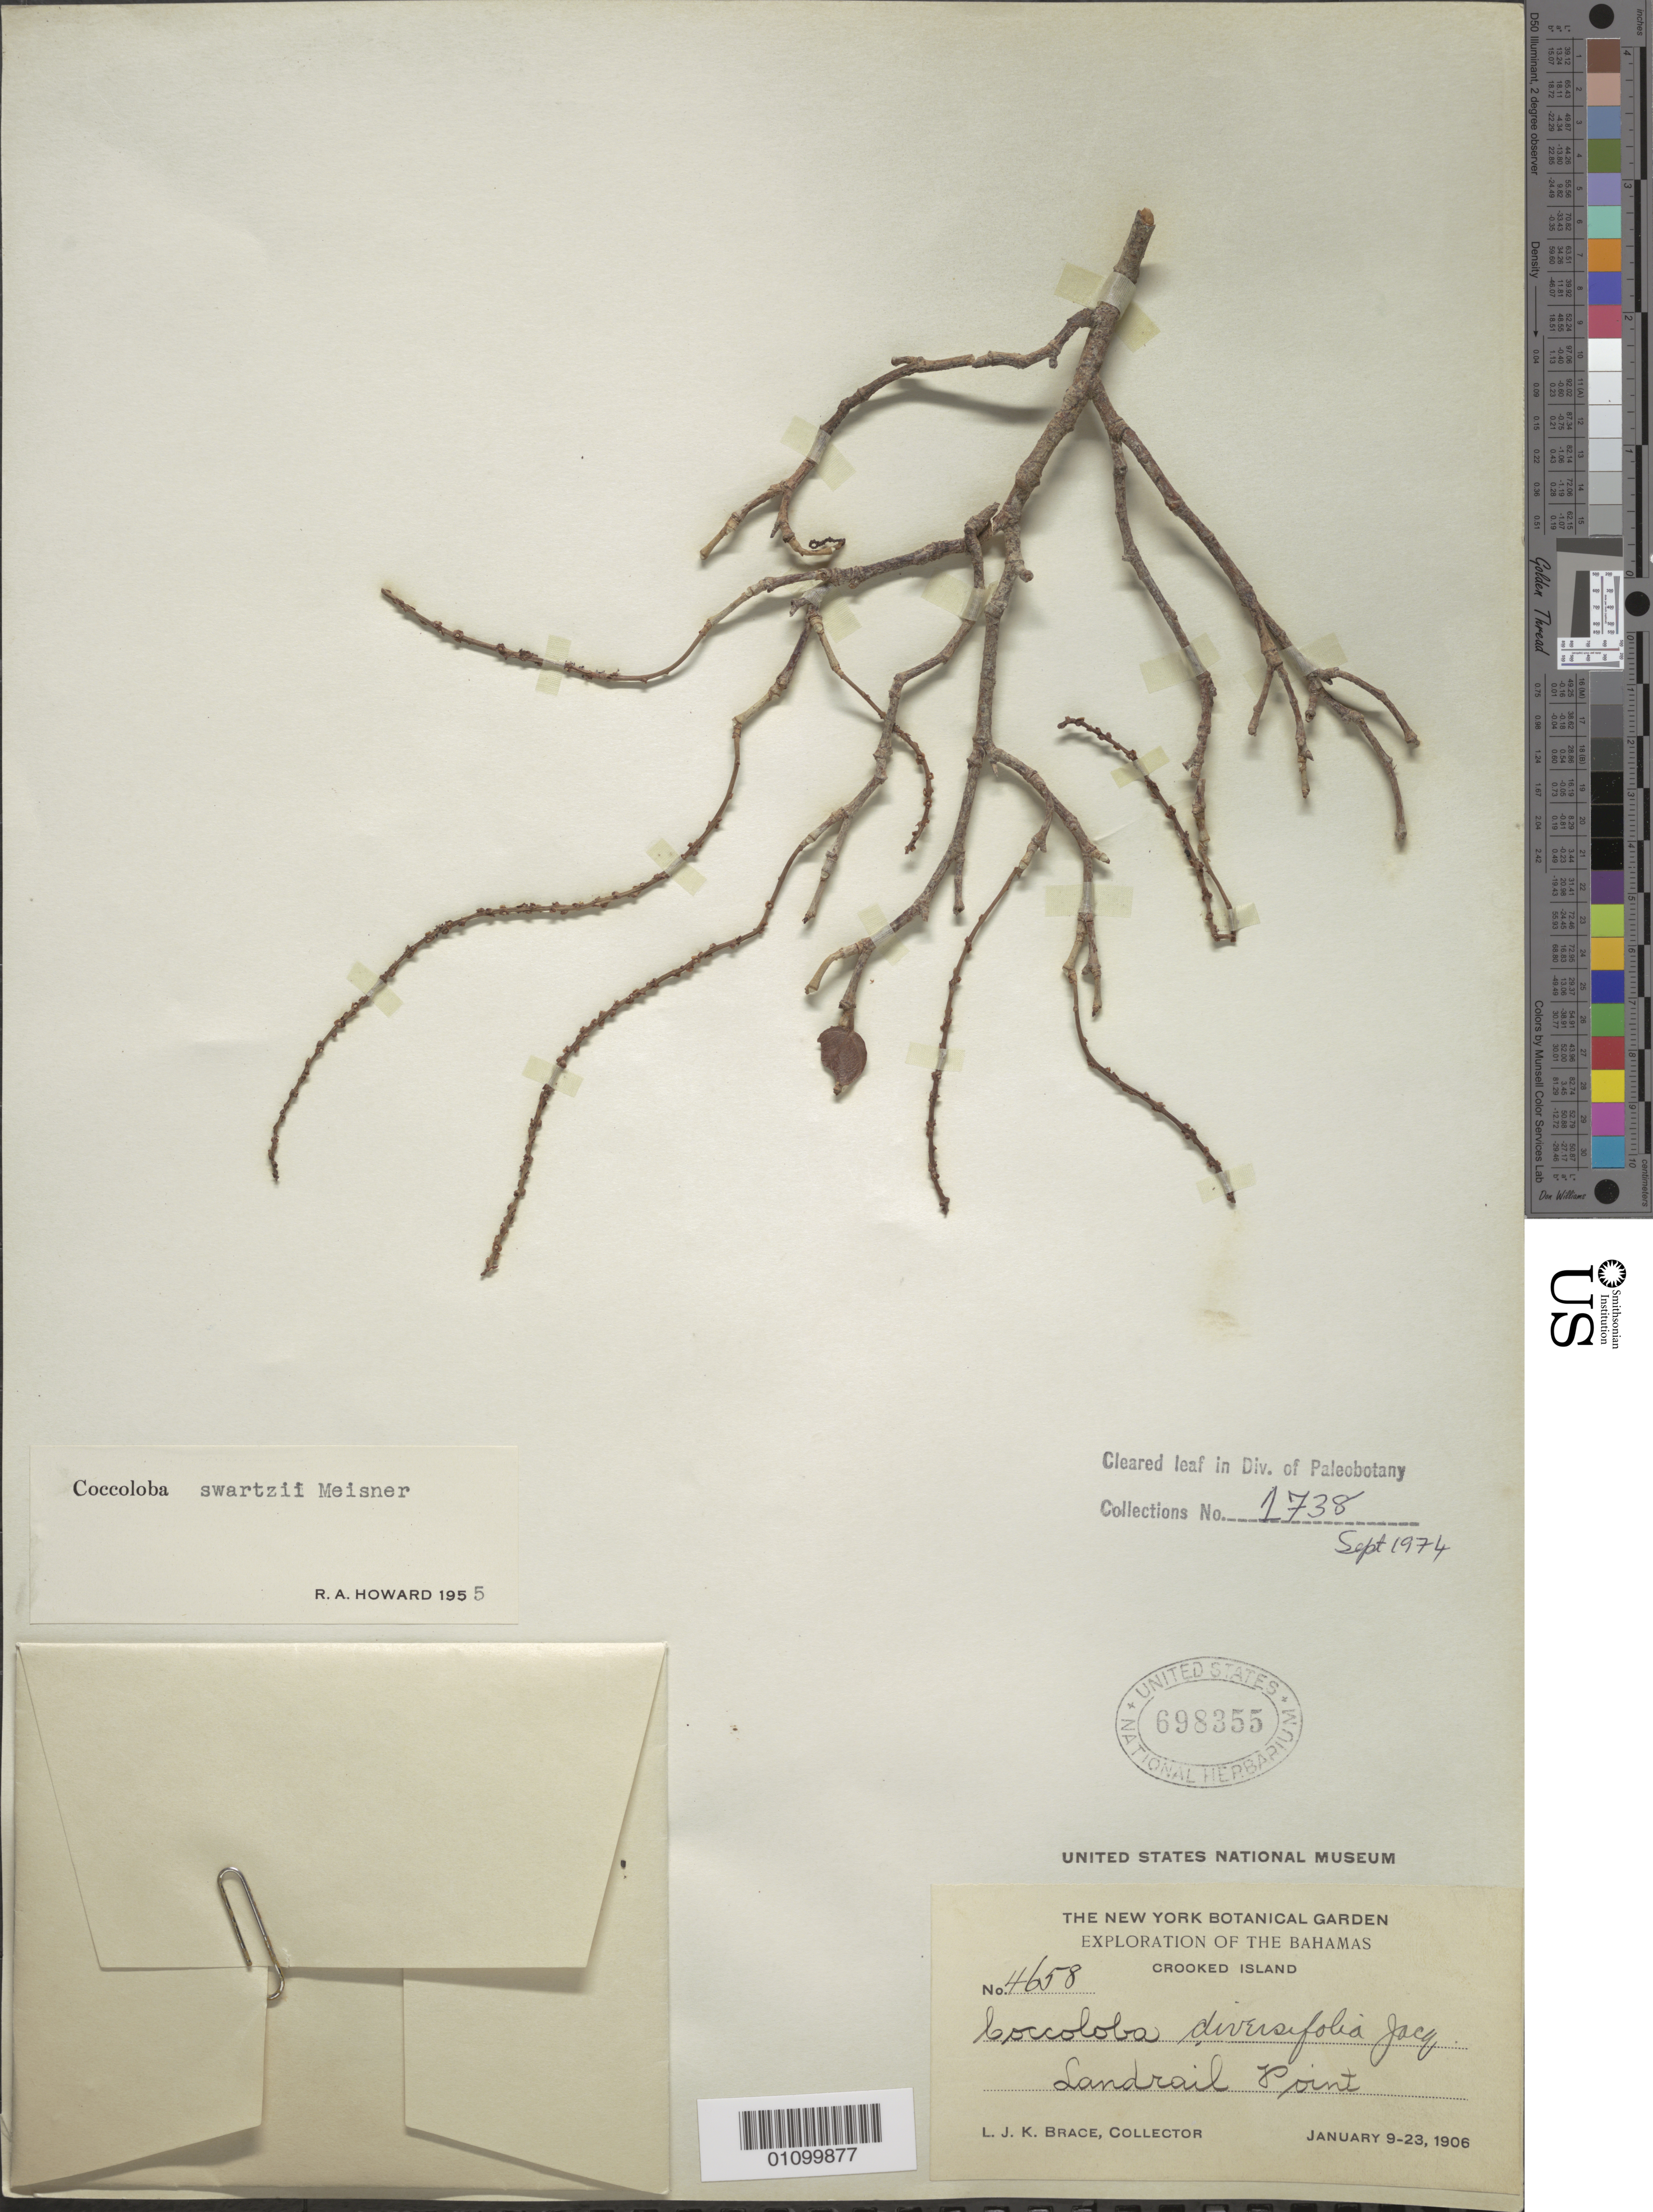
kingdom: Plantae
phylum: Tracheophyta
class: Magnoliopsida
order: Caryophyllales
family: Polygonaceae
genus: Coccoloba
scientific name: Coccoloba swartzii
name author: Meisn.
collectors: L. J. K. Brace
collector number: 4658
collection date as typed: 09 Jan 1906 to 23 Jan 1906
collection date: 1906-01-09/1906-01-23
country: Bahamas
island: Crooked I.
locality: Sandiail Point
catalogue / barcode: US 698355